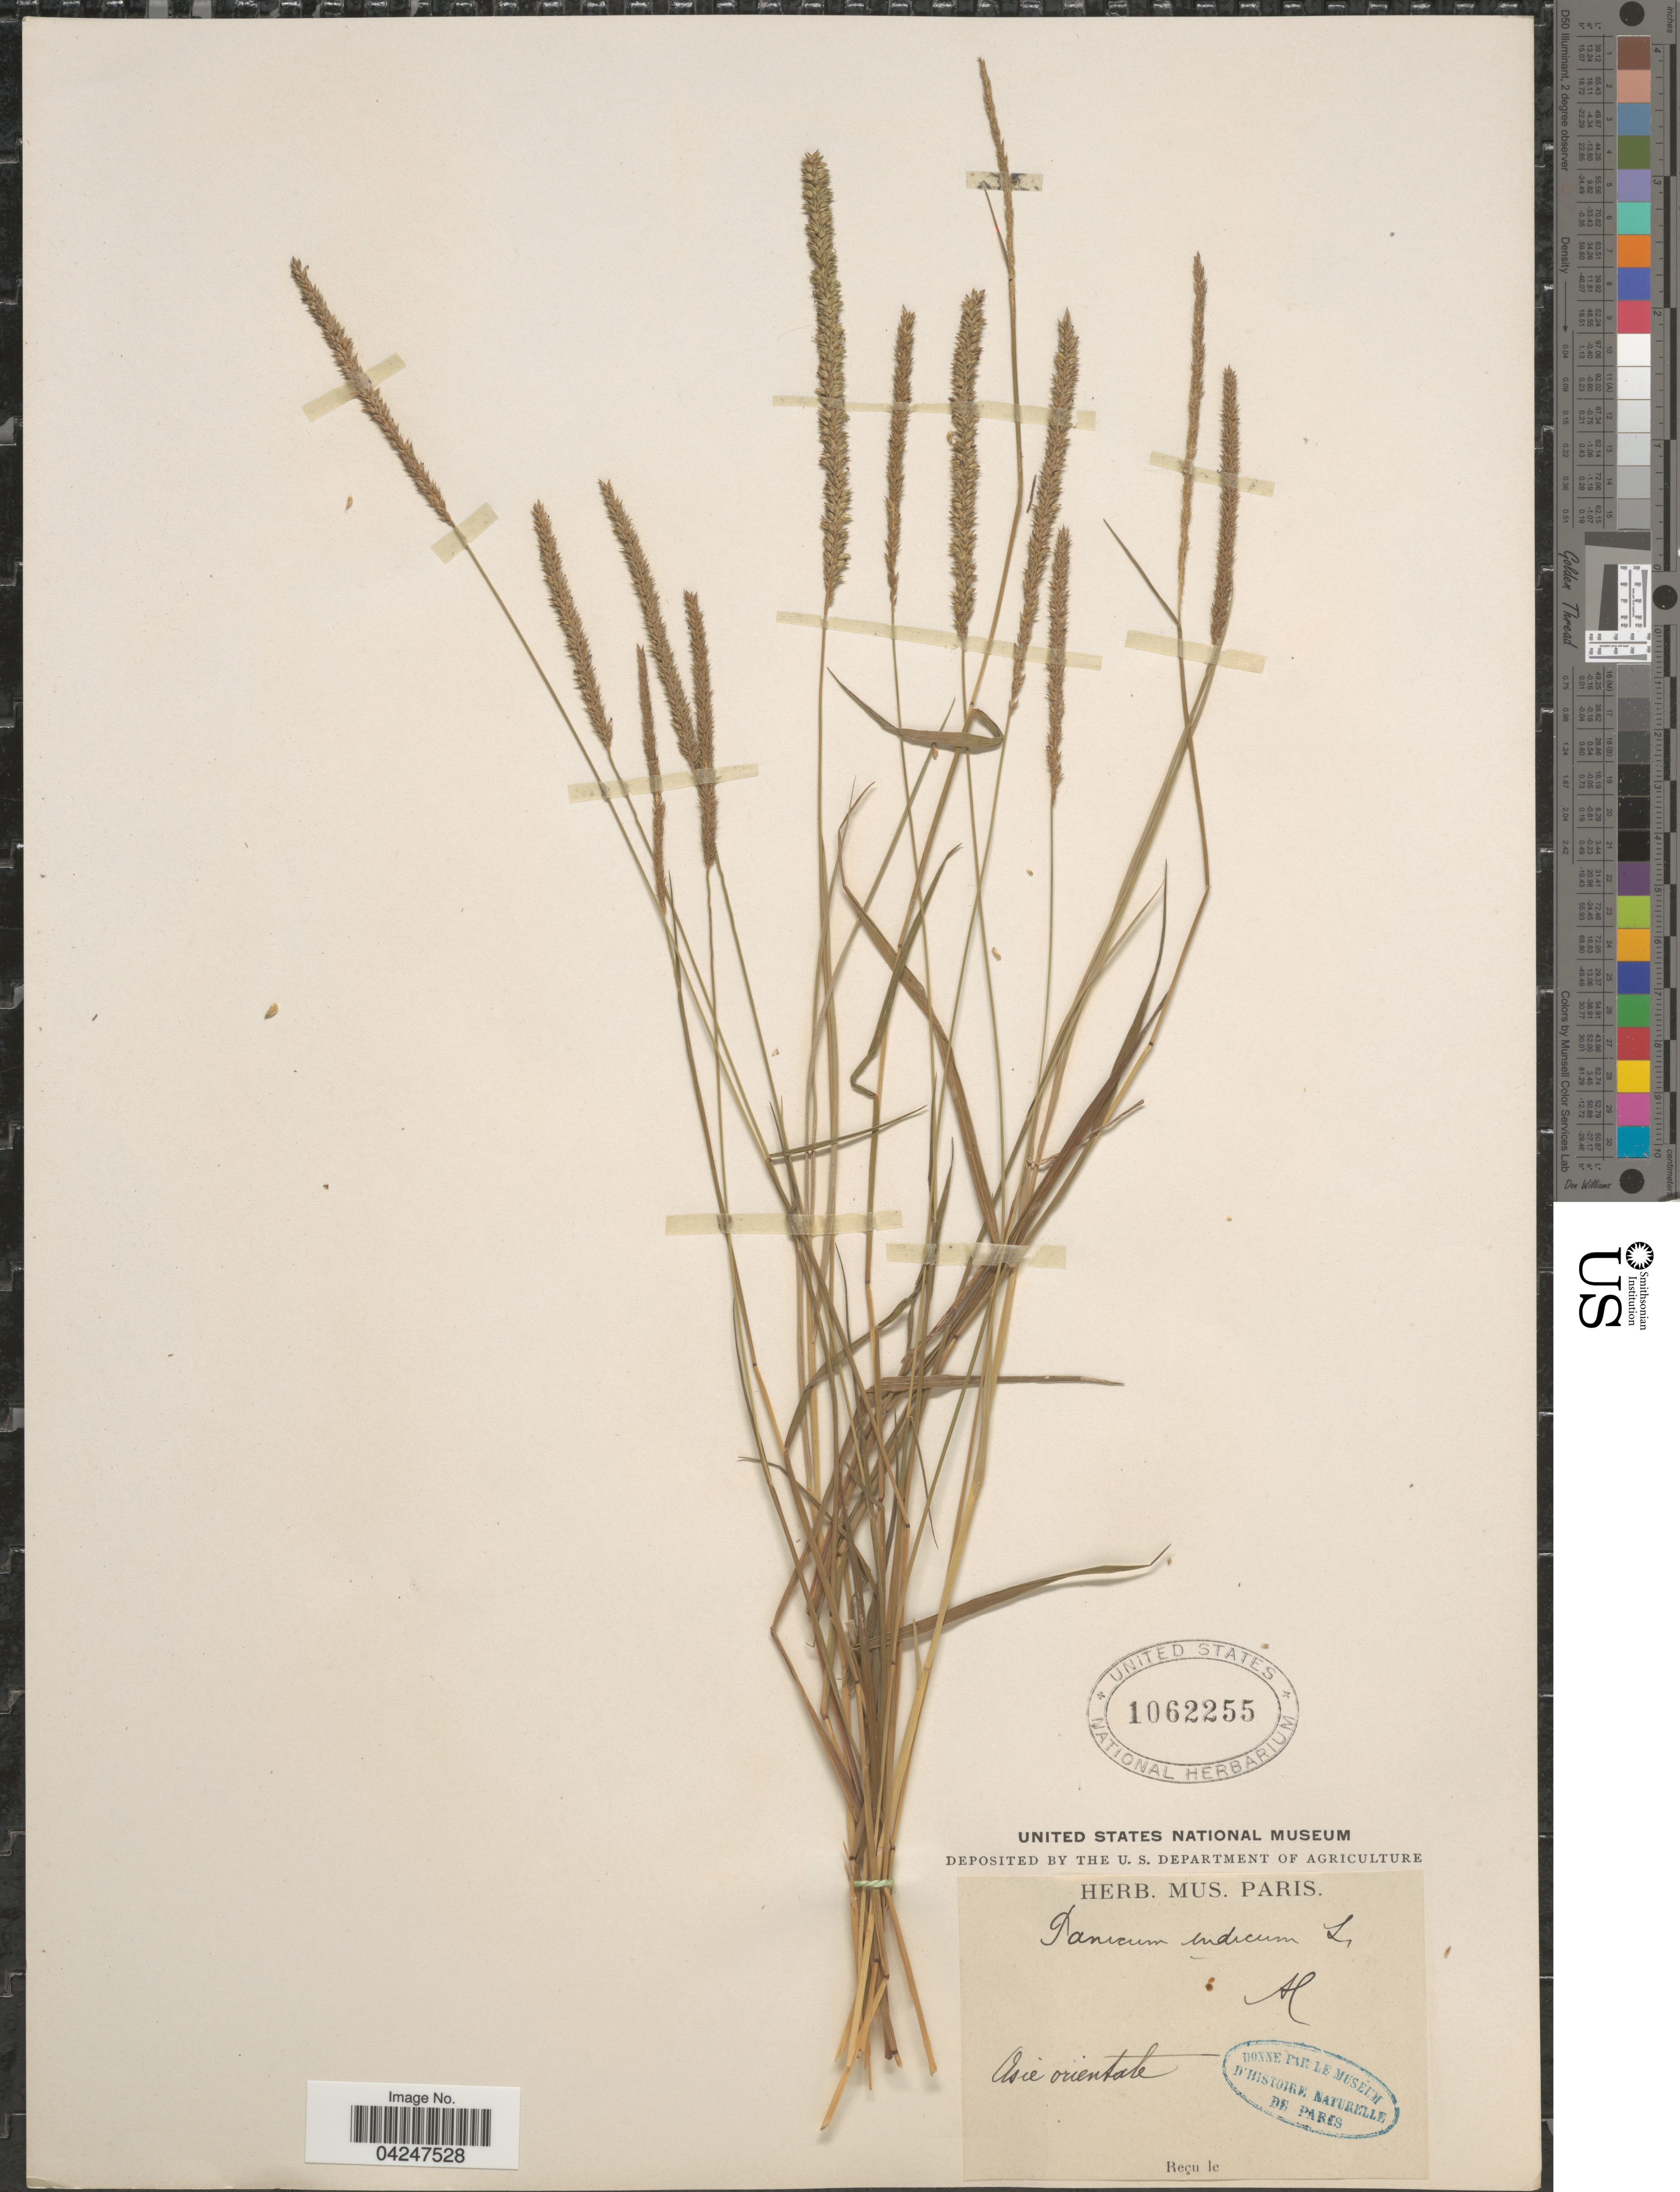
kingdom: Plantae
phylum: Tracheophyta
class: Liliopsida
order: Poales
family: Poaceae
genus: Sacciolepis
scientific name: Sacciolepis sp.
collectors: ex herb. Mus. Paris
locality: Asie orientale.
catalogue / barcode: US 1062255